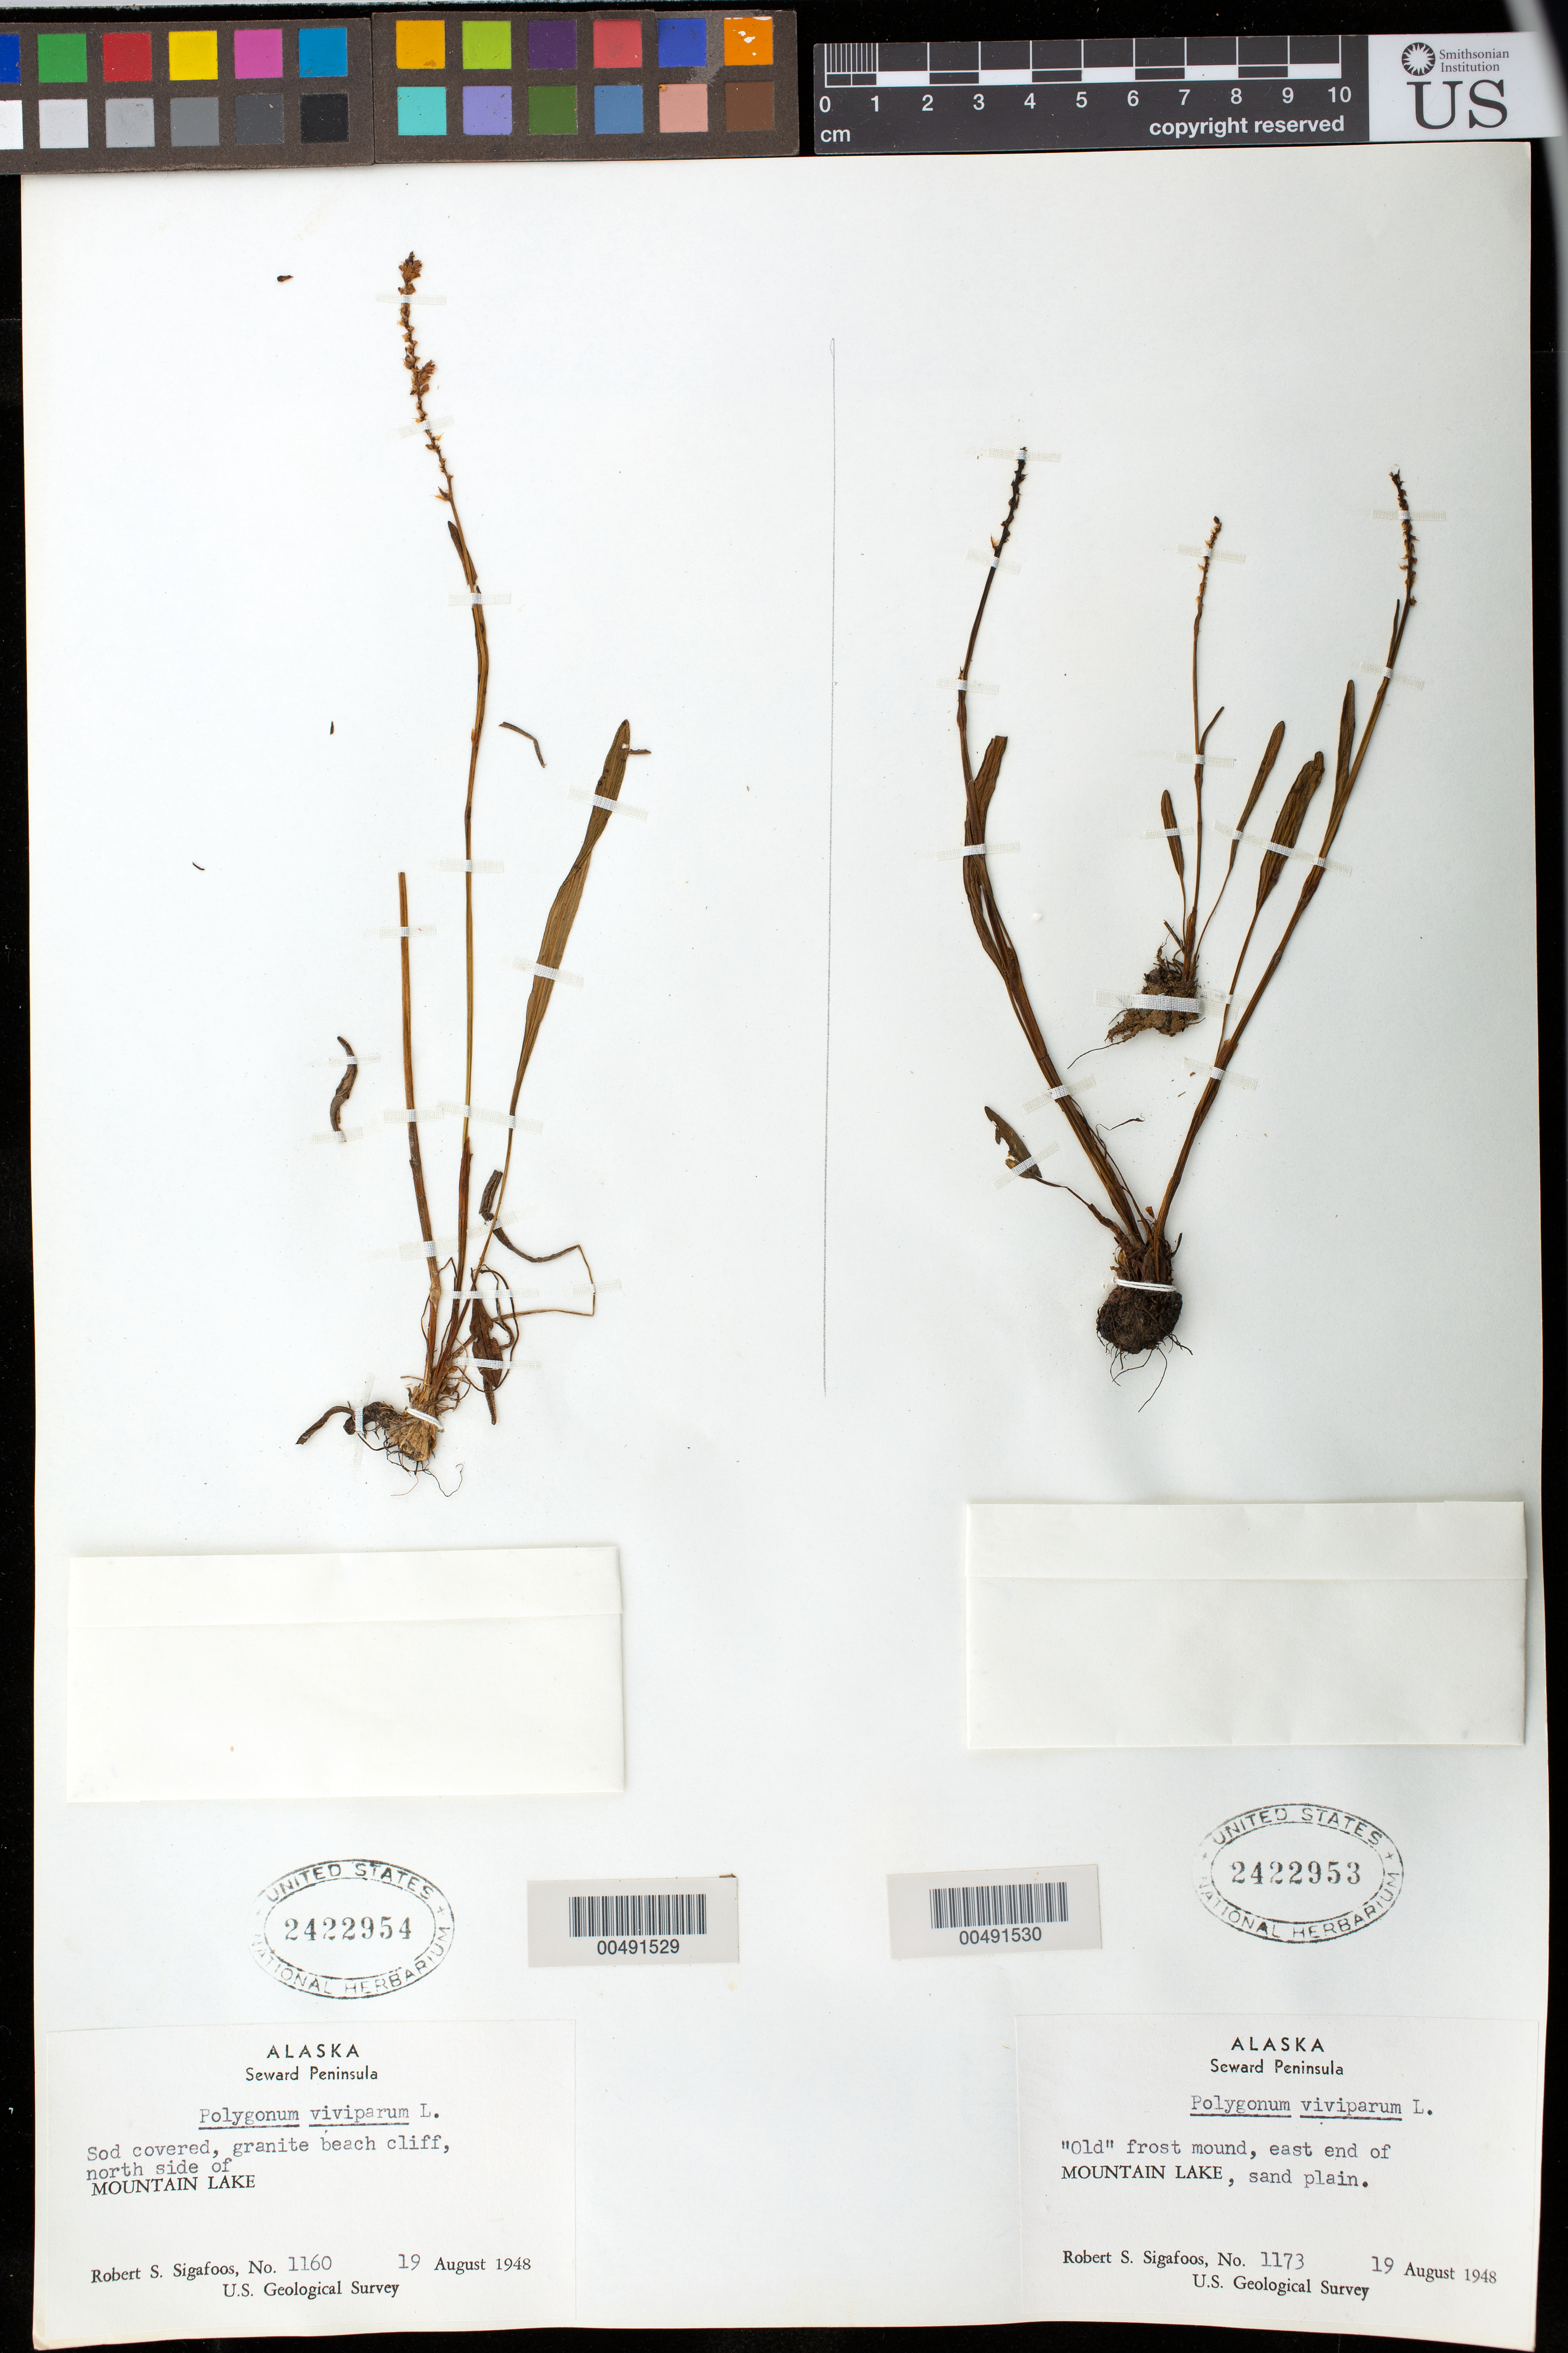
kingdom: Plantae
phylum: Tracheophyta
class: Magnoliopsida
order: Caryophyllales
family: Polygonaceae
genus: Bistorta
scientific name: Bistorta vivipara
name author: (L.) Delarbre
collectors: R. Sigafoos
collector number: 1160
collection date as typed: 19 Aug 1948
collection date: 1948-08-19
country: United States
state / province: Alaska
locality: Seward Peninsula, north side of Mountain Lake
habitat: sod covered, granite beach cliff, north side of lake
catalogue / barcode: US 2422954